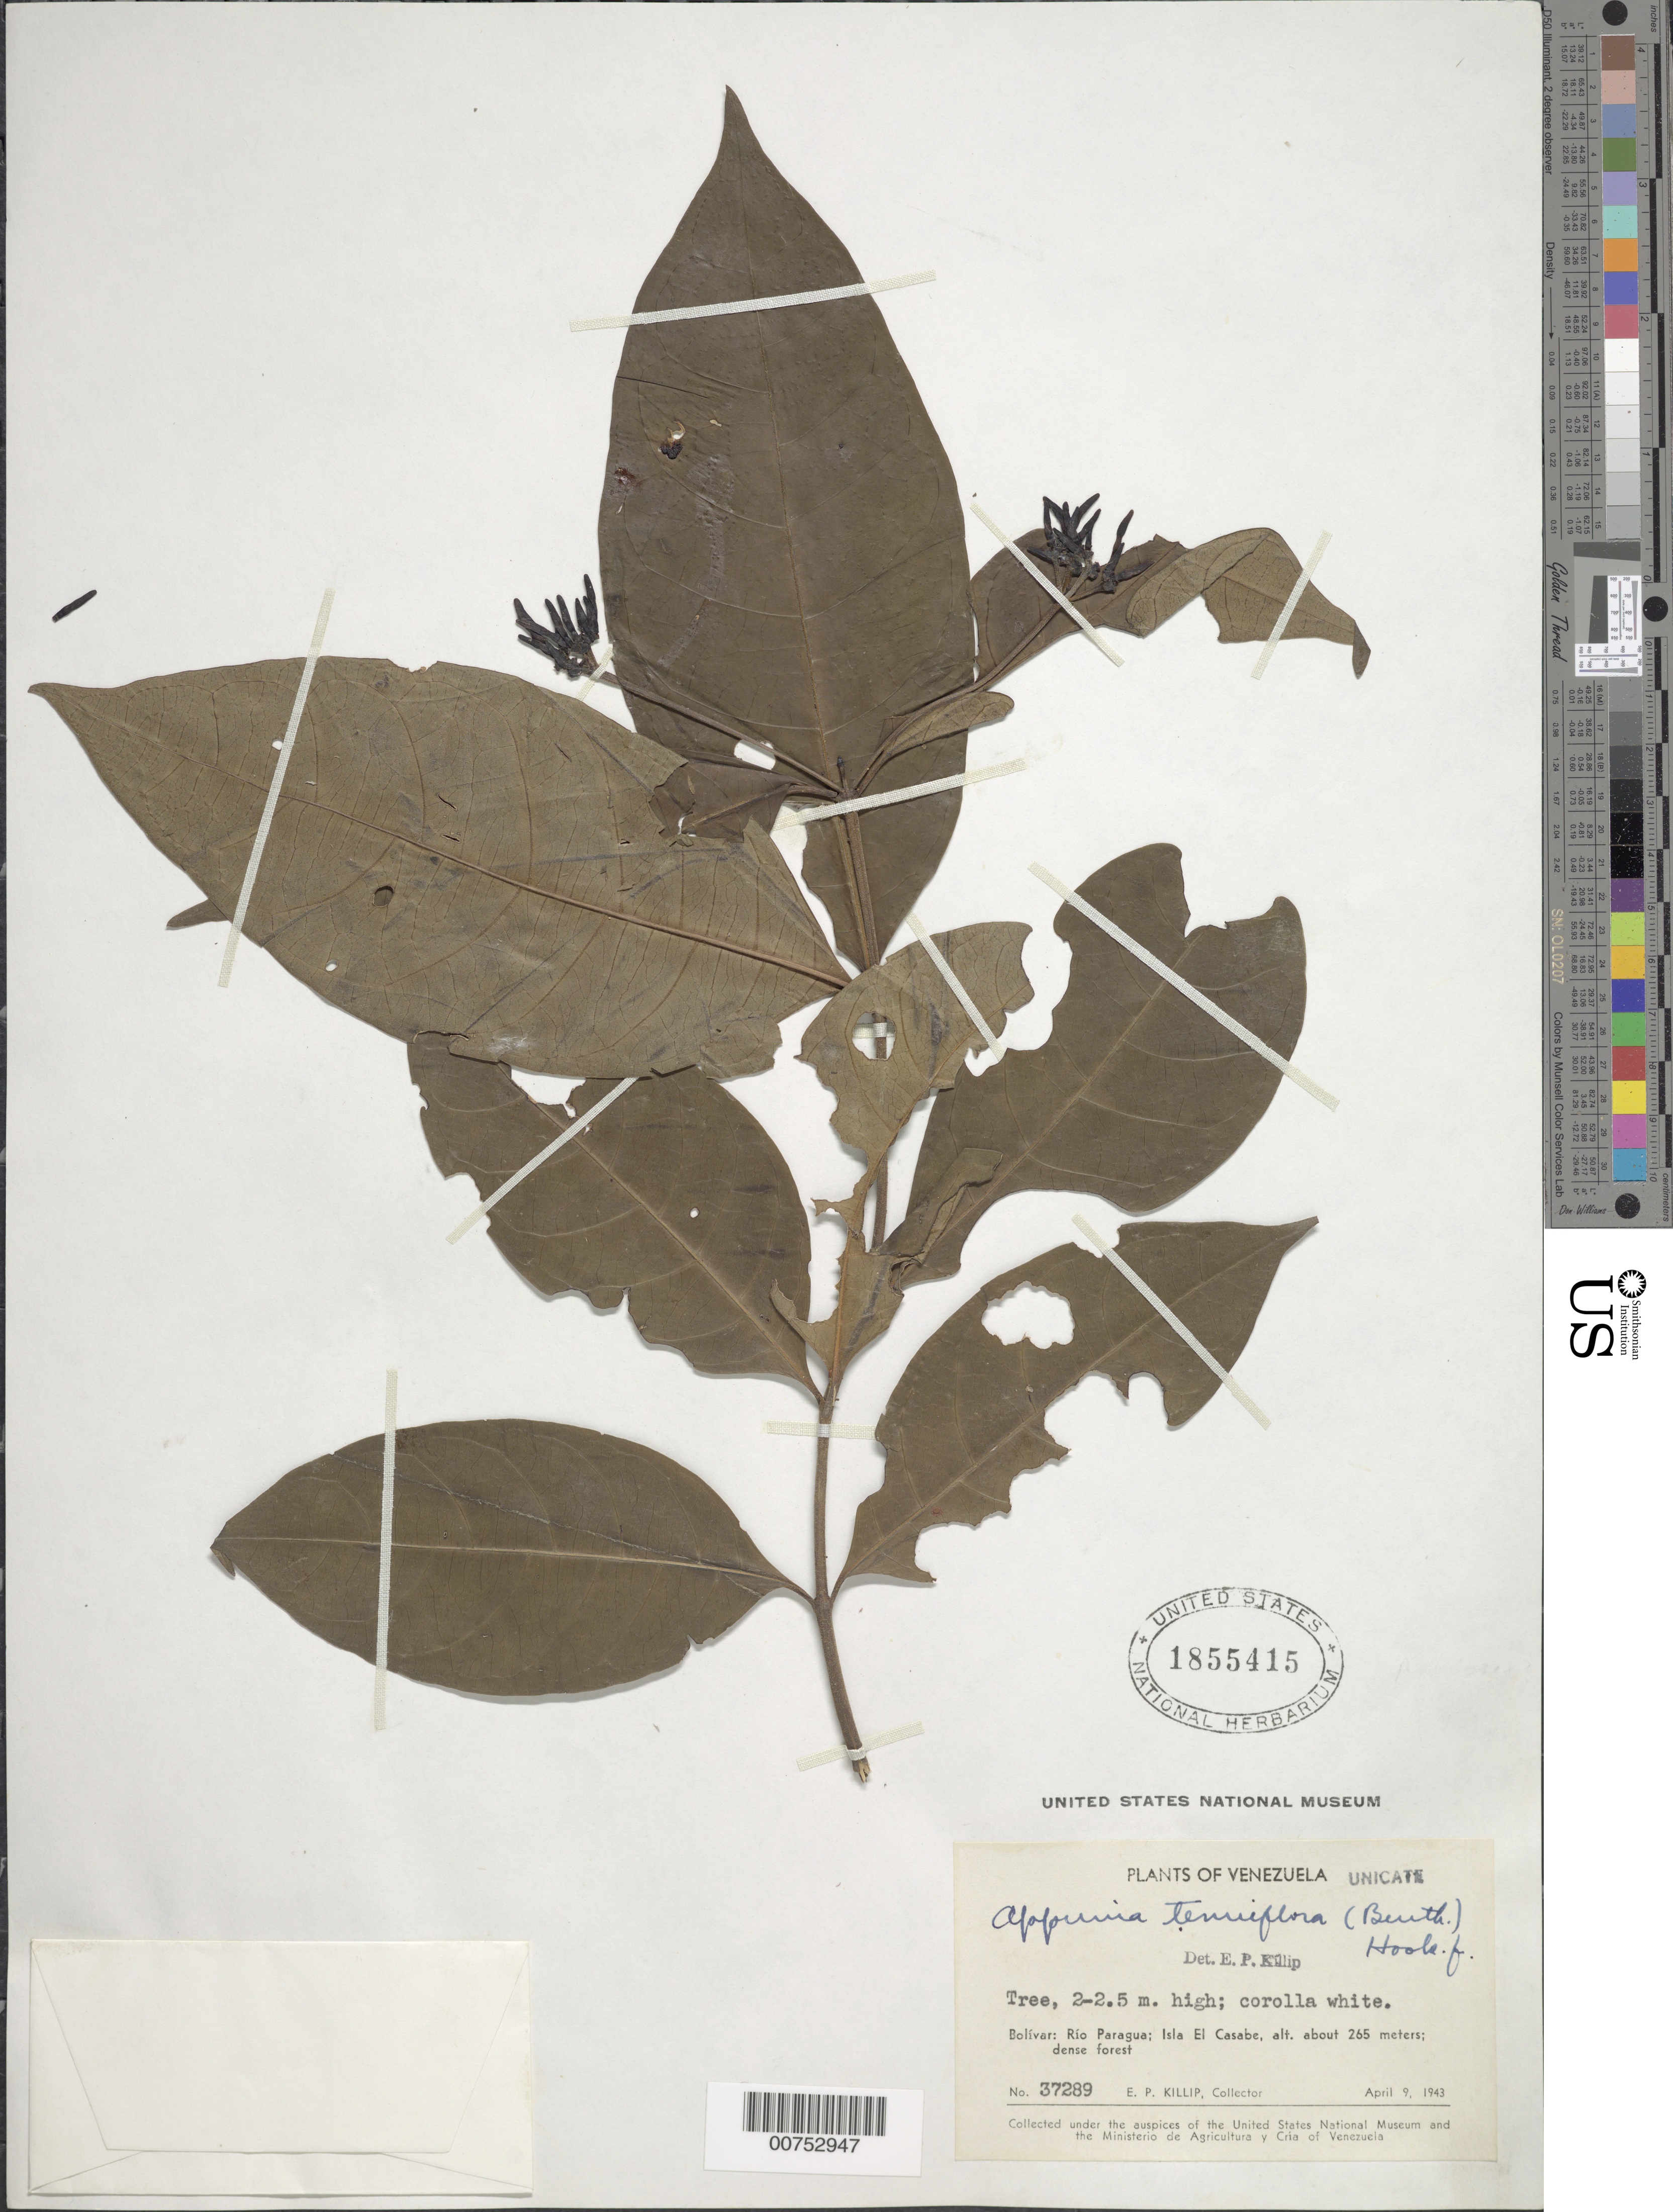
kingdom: Plantae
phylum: Tracheophyta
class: Magnoliopsida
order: Gentianales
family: Rubiaceae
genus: Appunia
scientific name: Appunia tenuiflora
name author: (Benth.) Hook. f. ex B.D. Jacks.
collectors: E. P. Killip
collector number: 37289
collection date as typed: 9-Apr-43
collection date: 1943-04-09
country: Venezuela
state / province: Bolívar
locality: Río Paragua, Isla El Casabe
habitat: Dense forest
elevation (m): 265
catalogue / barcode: US 1855415